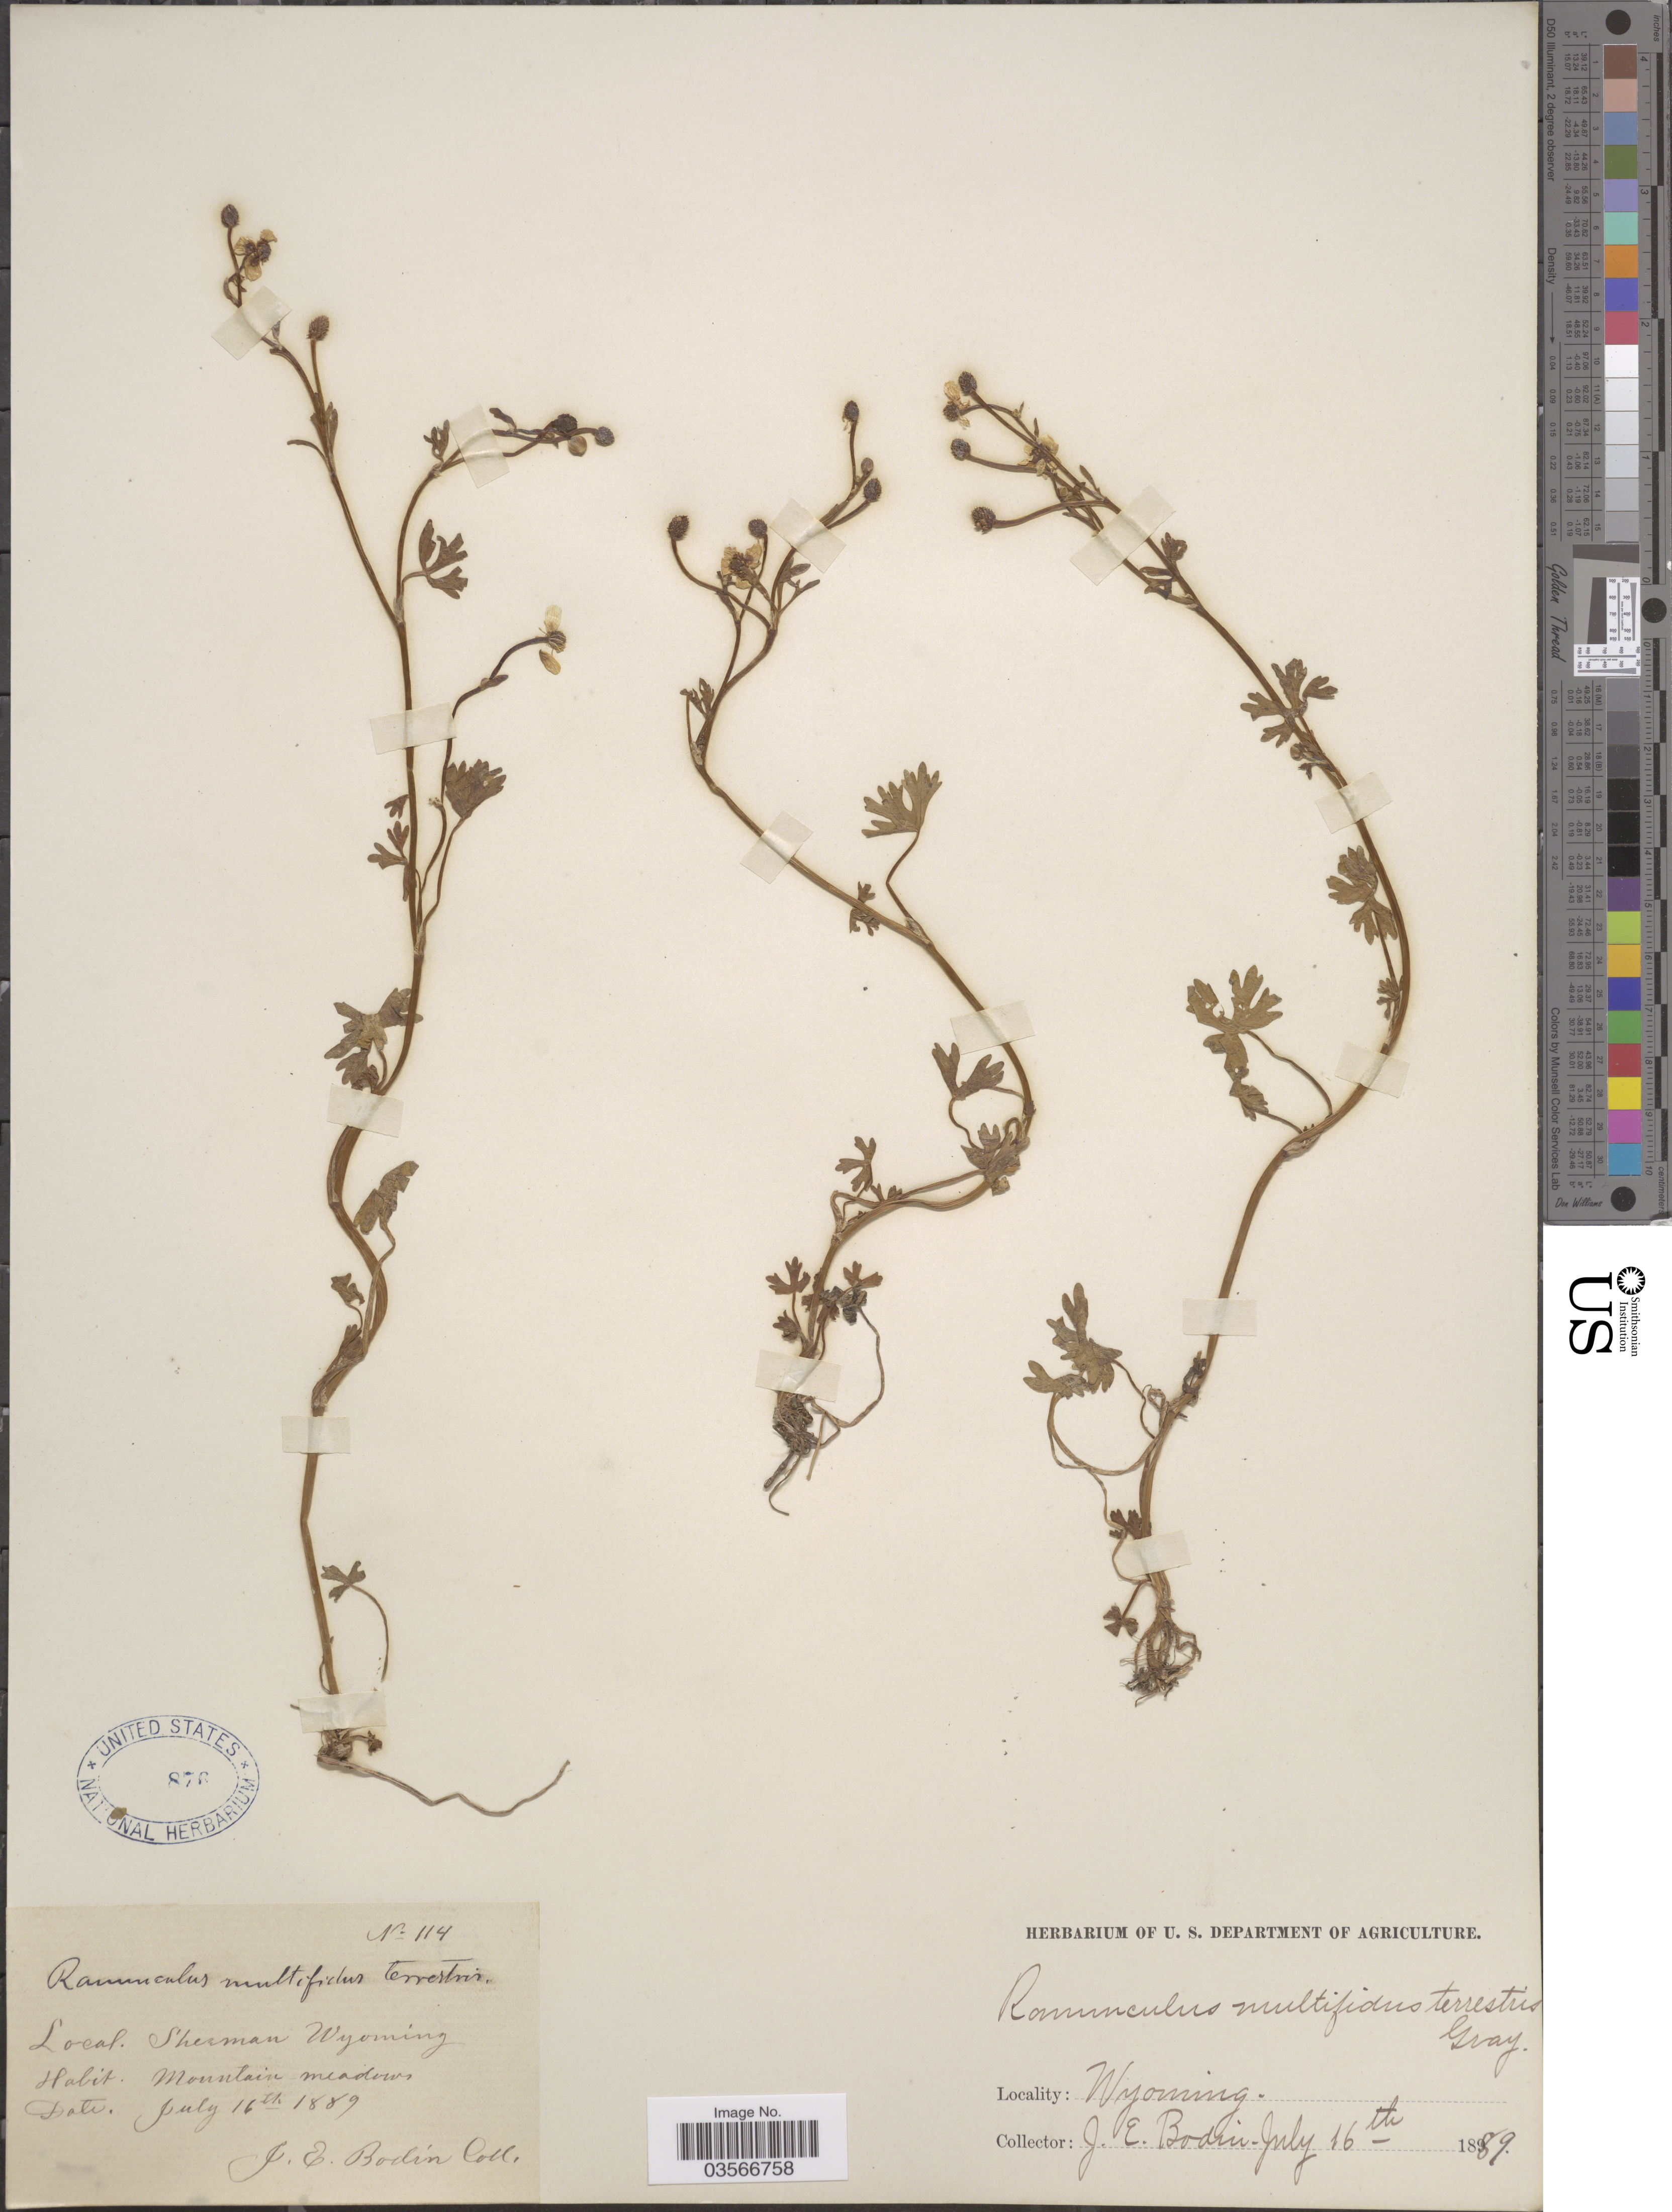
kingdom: Plantae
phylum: Tracheophyta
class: Magnoliopsida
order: Ranunculales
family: Ranunculaceae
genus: Ranunculus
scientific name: Ranunculus gmelinii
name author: DC.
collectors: J. E. Bodin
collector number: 114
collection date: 1889-07-16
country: United States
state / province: Wyoming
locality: Sherman Wyoming. Mountain meadows.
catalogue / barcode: US 876